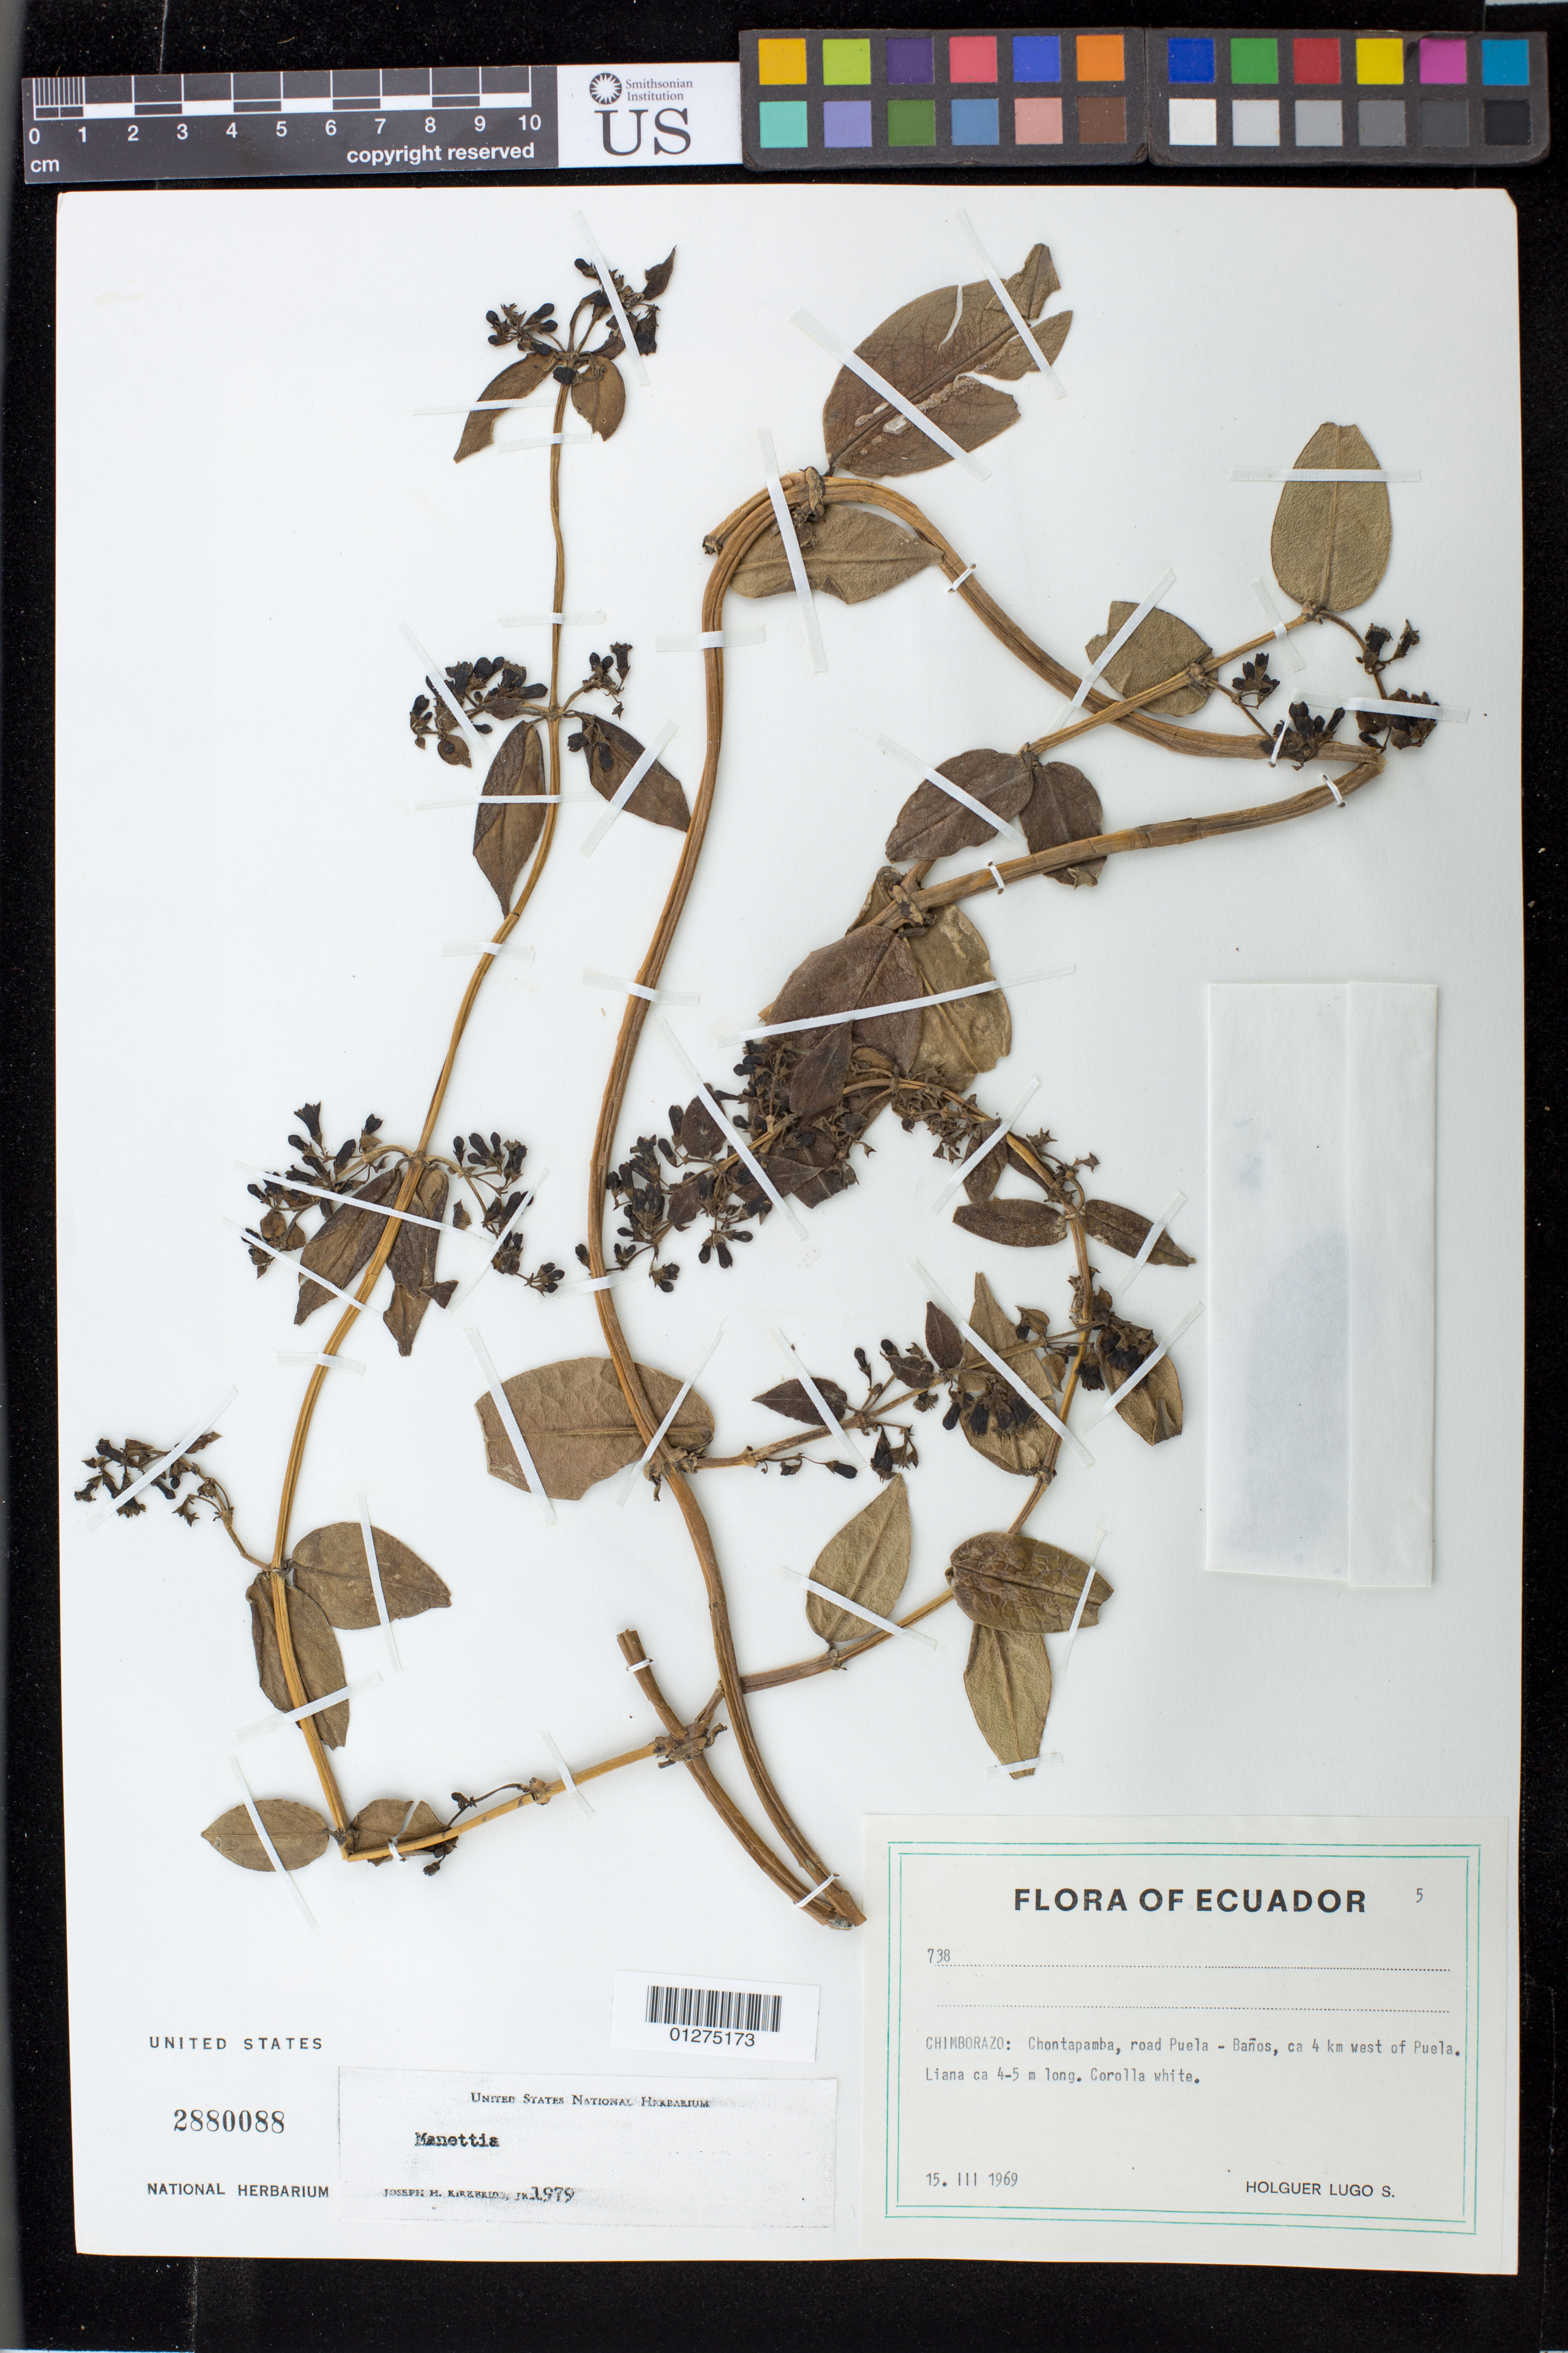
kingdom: Plantae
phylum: Tracheophyta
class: Magnoliopsida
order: Gentianales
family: Rubiaceae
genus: Manettia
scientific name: Manettia sp.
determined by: Kirkbride, J. H., Jr.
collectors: H. Lugo S.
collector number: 738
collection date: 1969-03-15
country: Ecuador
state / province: Chimborazo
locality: Chontapamba, road Puela - Baños, ca 4 km west of Puela.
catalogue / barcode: US 2880088